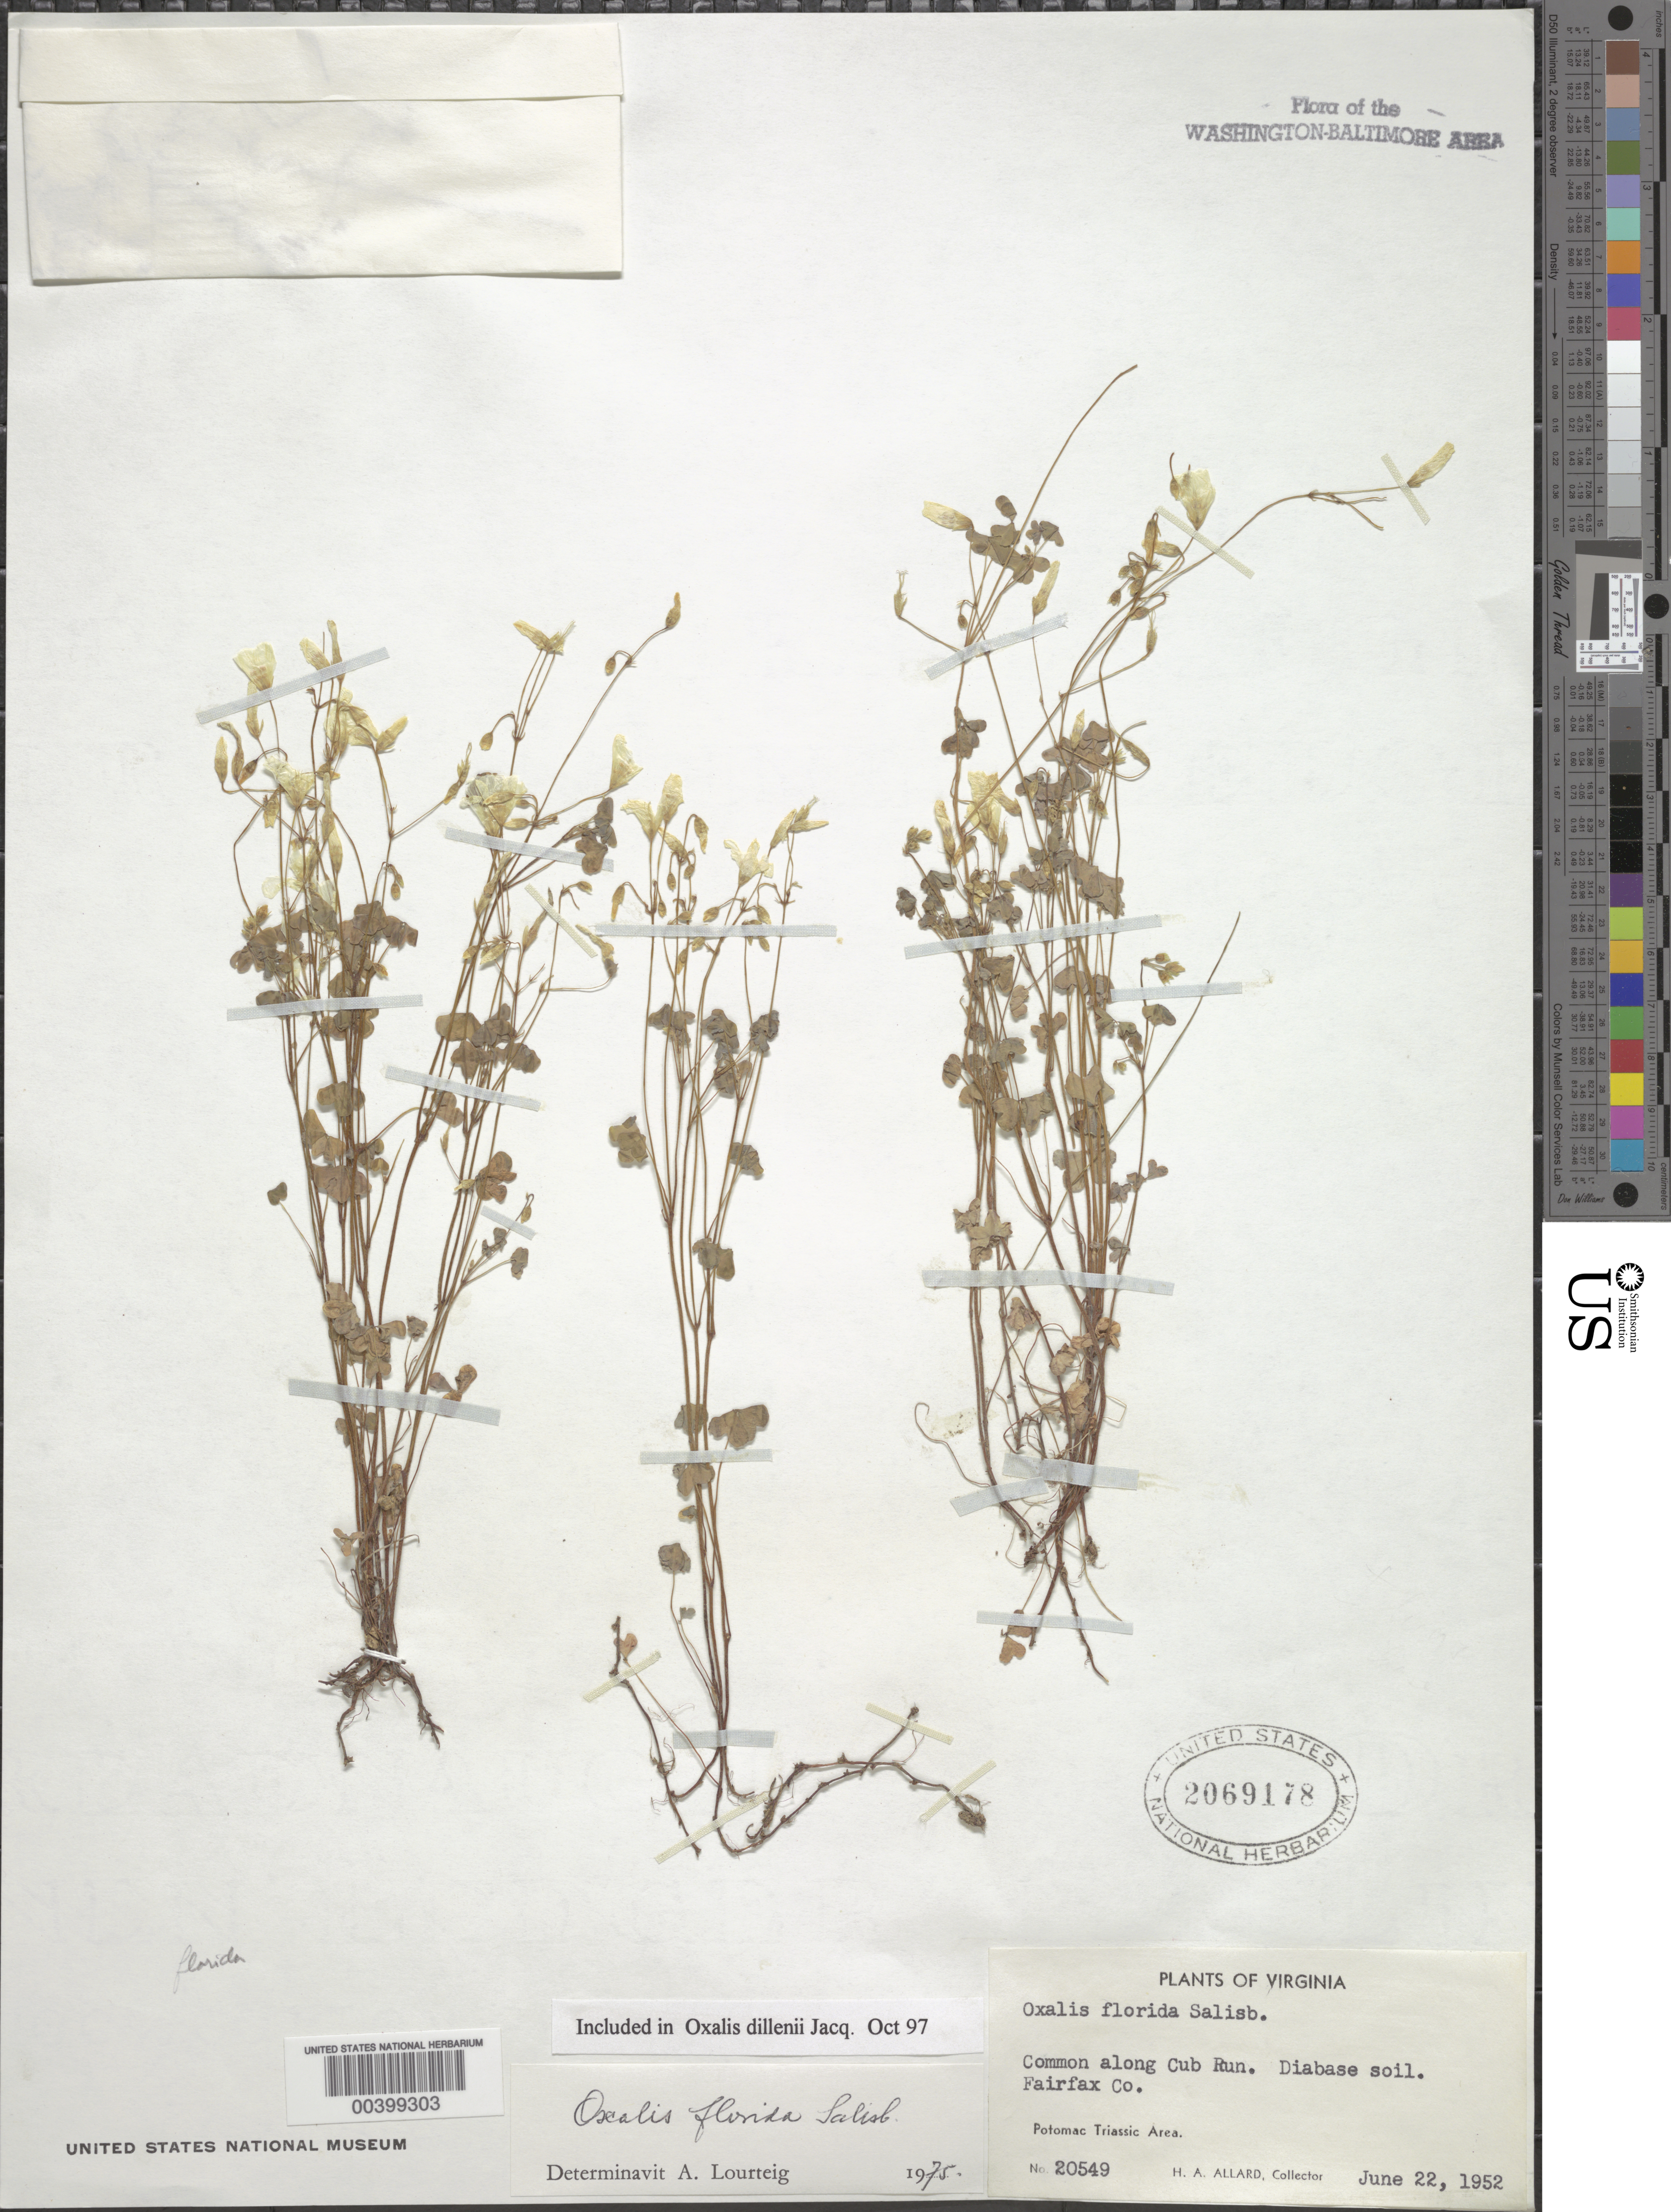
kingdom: Plantae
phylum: Tracheophyta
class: Magnoliopsida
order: Oxalidales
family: Oxalidaceae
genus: Oxalis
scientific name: Oxalis dillenii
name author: Jacq.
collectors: H. A. Allard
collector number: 20549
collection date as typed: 22 Jun 1952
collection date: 1952-06-22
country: United States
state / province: Virginia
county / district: Fairfax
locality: Cub Run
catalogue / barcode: US 2069178